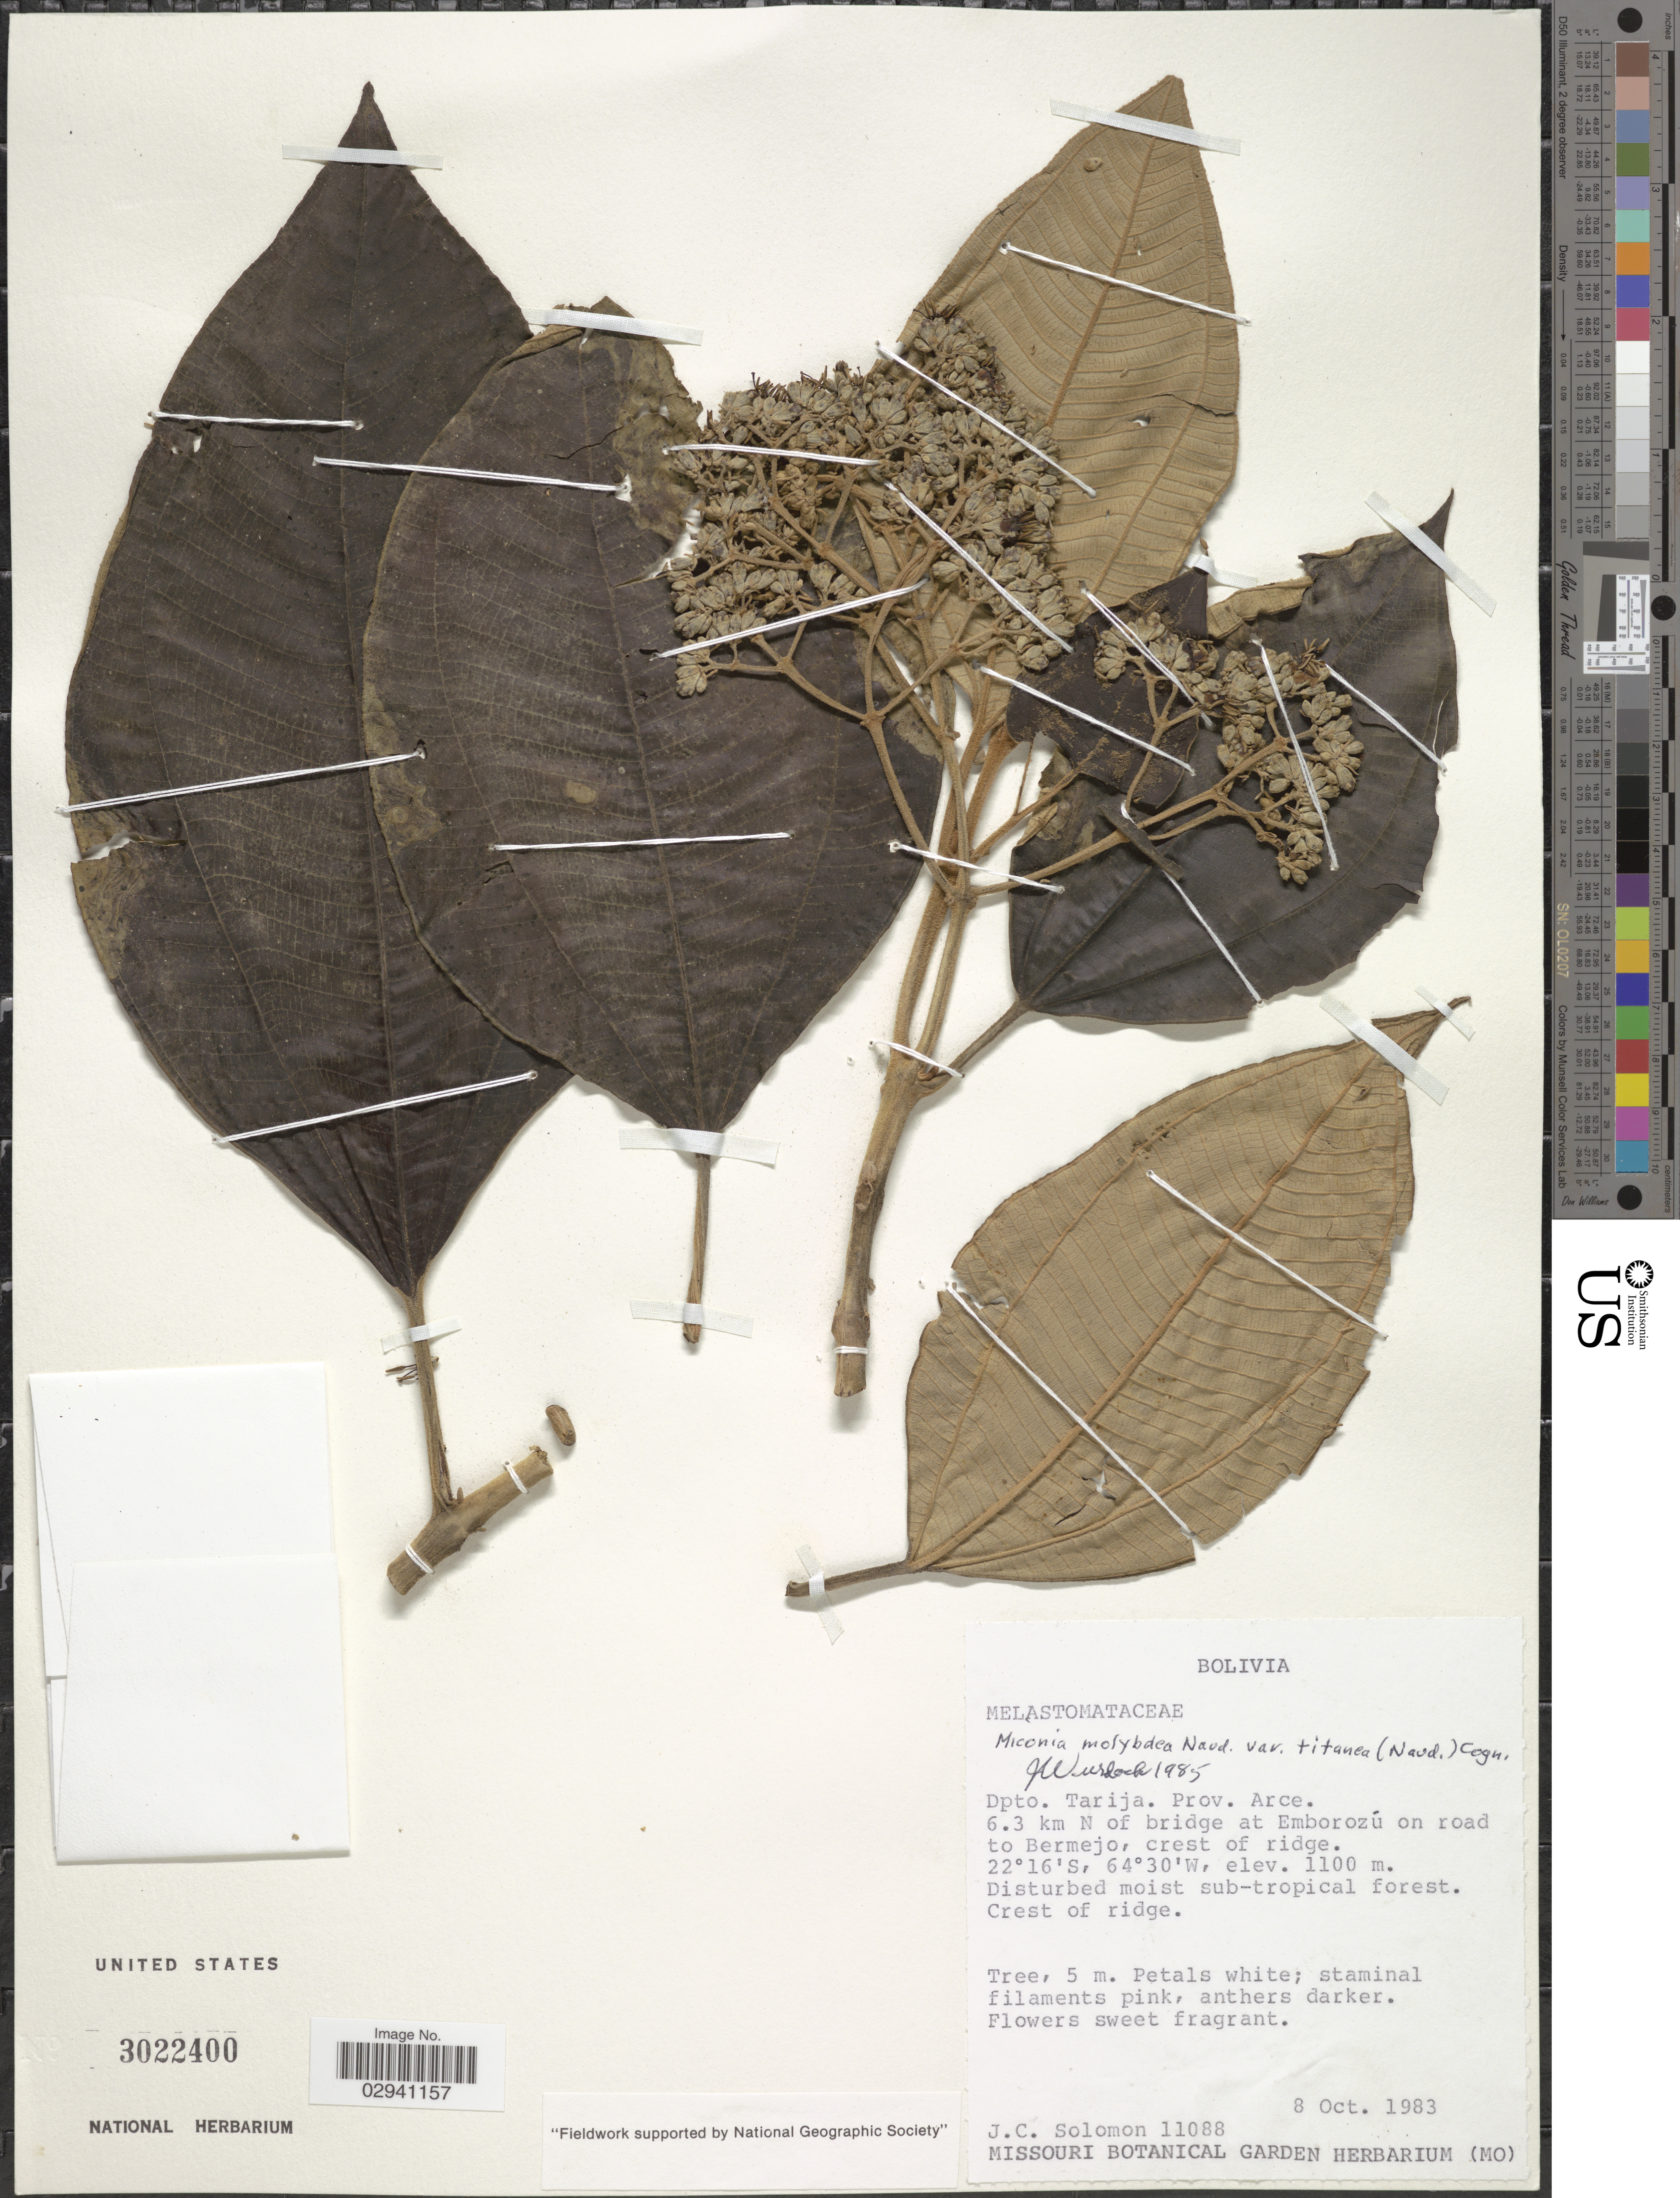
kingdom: Plantae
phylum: Tracheophyta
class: Magnoliopsida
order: Myrtales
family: Melastomataceae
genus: Miconia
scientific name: Miconia molybdea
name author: Naudin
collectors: J. C. Solomon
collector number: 11088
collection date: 1983-10-08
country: Bolivia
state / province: Tarija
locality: Dpto. Tarija. Prov. Arce. 6.3 km N of bridge at Emborozú on road to Bermejo, crest of ridge.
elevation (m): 1100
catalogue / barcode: US 3022400